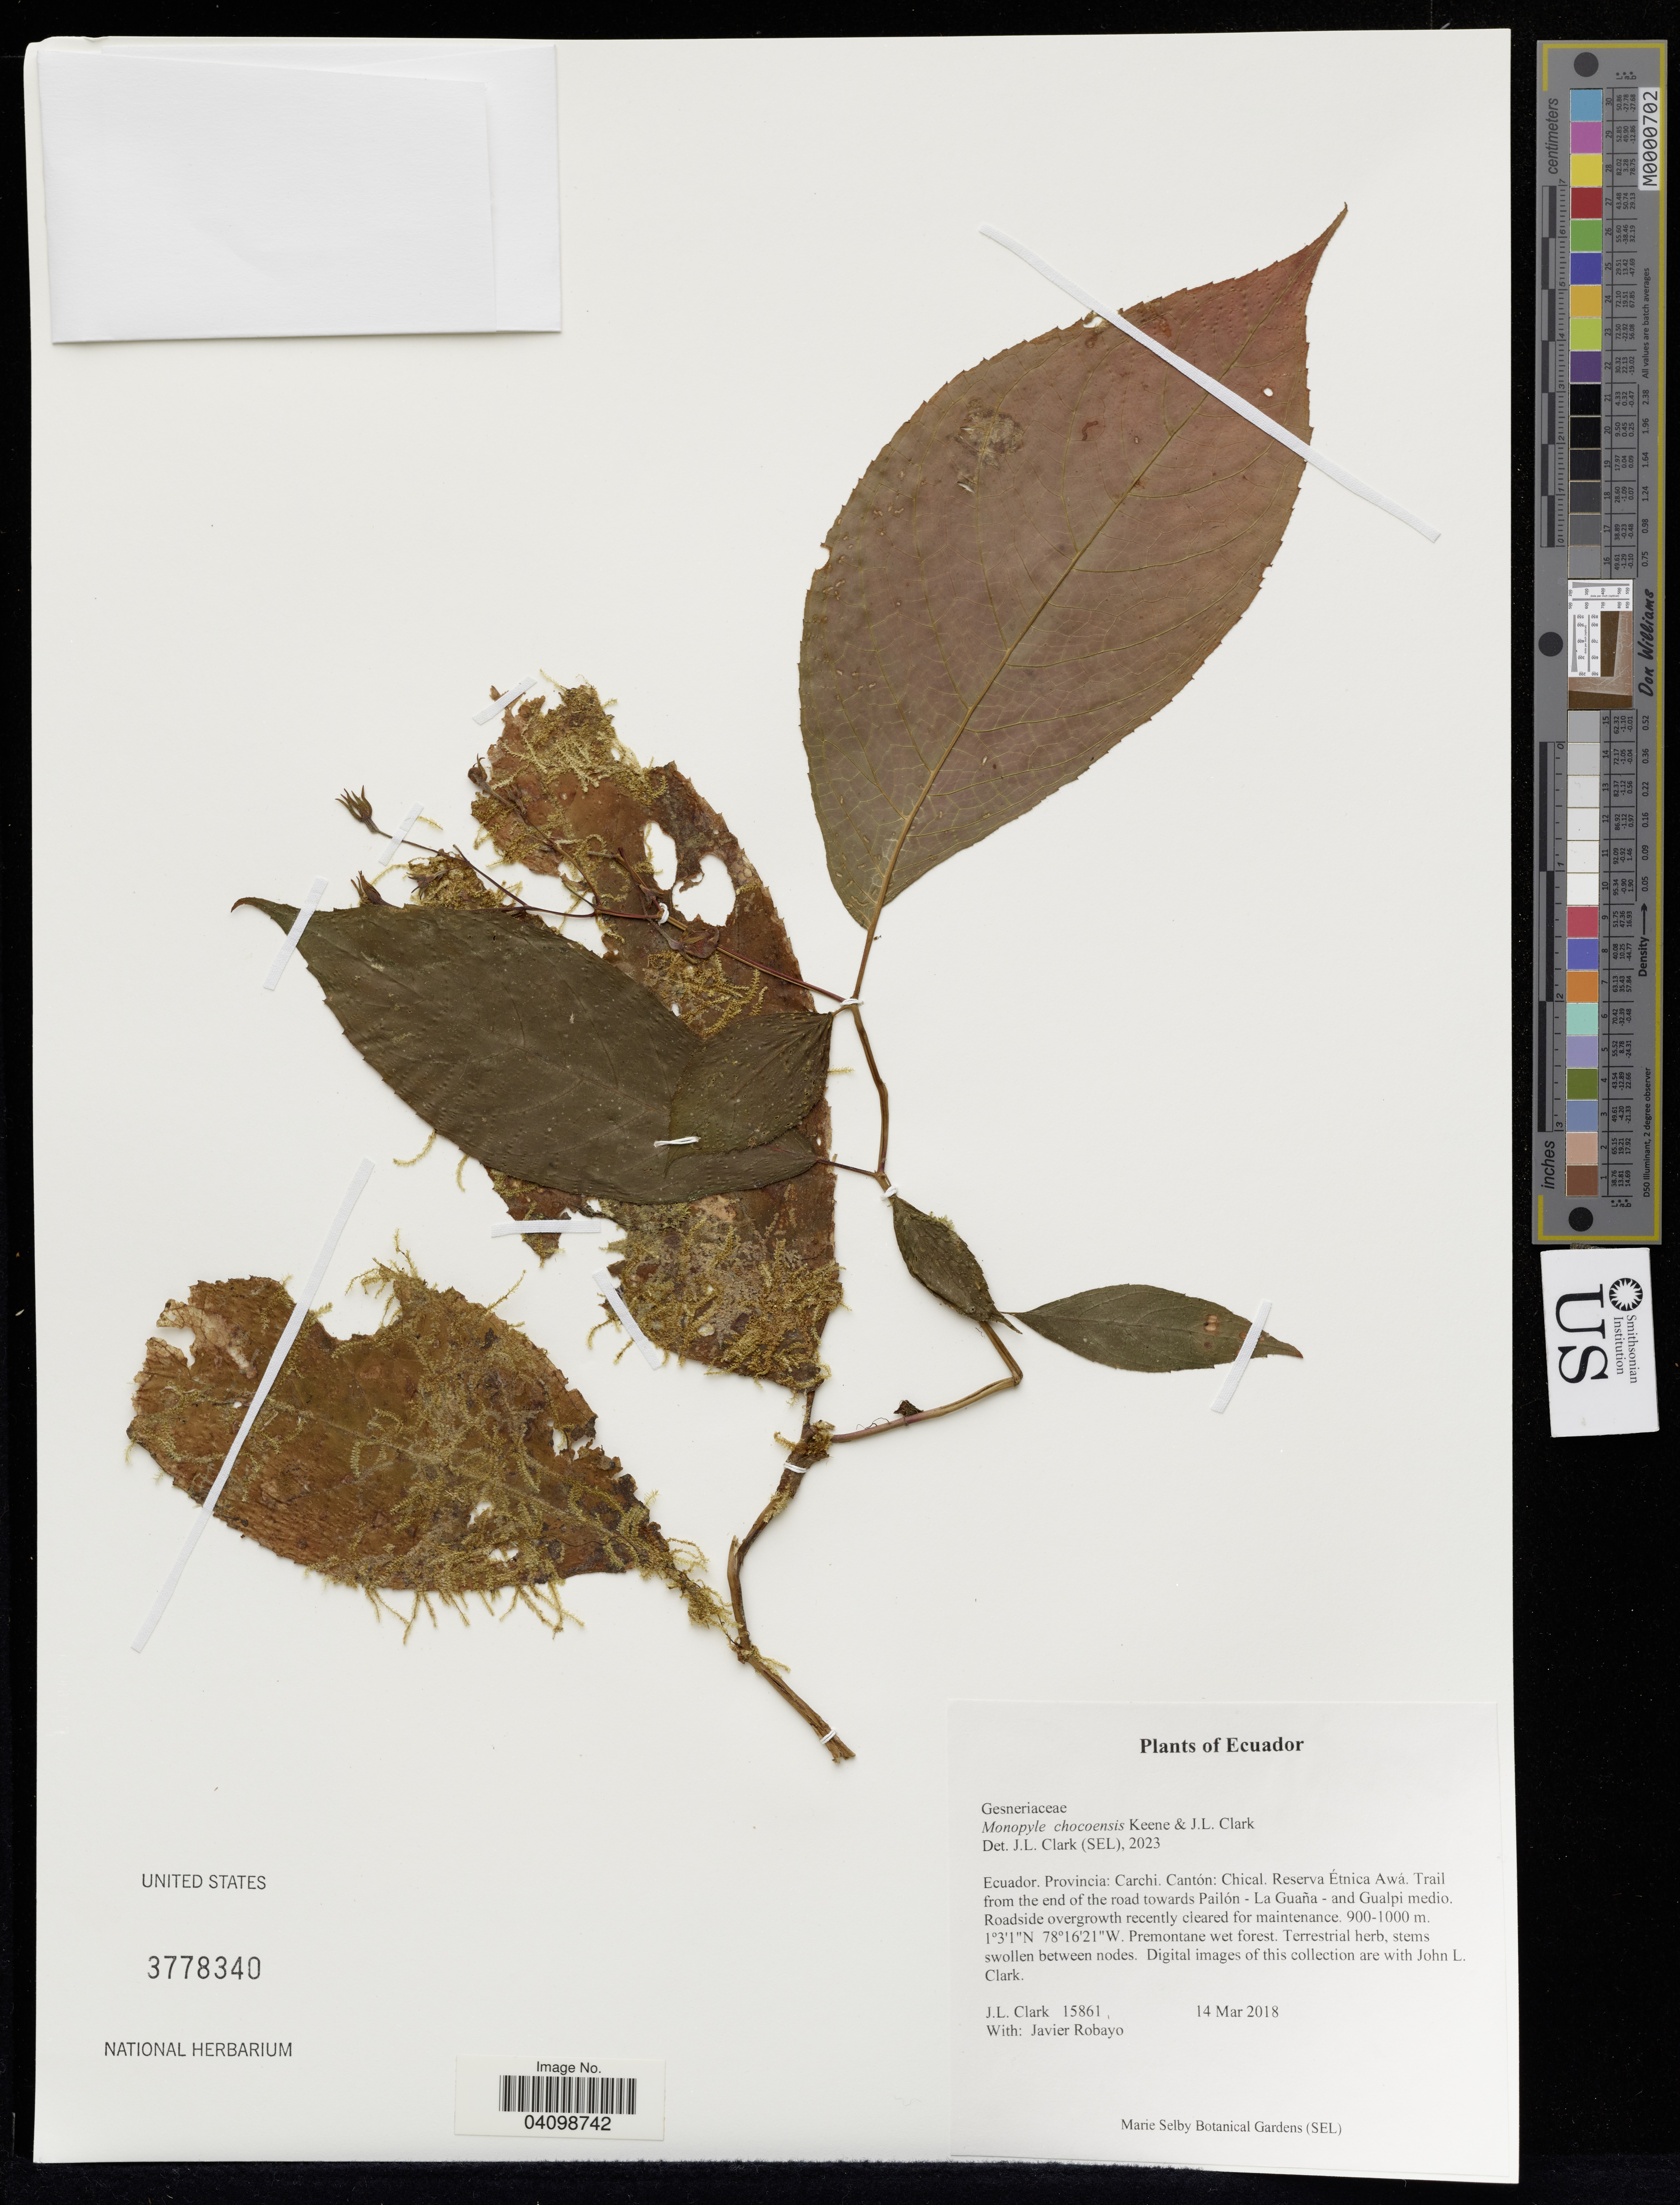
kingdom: Plantae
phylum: Tracheophyta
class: Magnoliopsida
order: Lamiales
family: Gesneriaceae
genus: Monopyle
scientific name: Monopyle chocoensis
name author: Keene & J.L. Clark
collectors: J. Clark & J. Robayo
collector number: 15861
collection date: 2018-03-14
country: Ecuador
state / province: Carchi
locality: Cantón: Chical. Reserva Étnica Awá. Trail from the end of the road towards Pailón - La Guaña - and Gualpi medio. Roadside overgrowth recently cieared for maintenance.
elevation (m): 900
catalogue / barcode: US 3778340